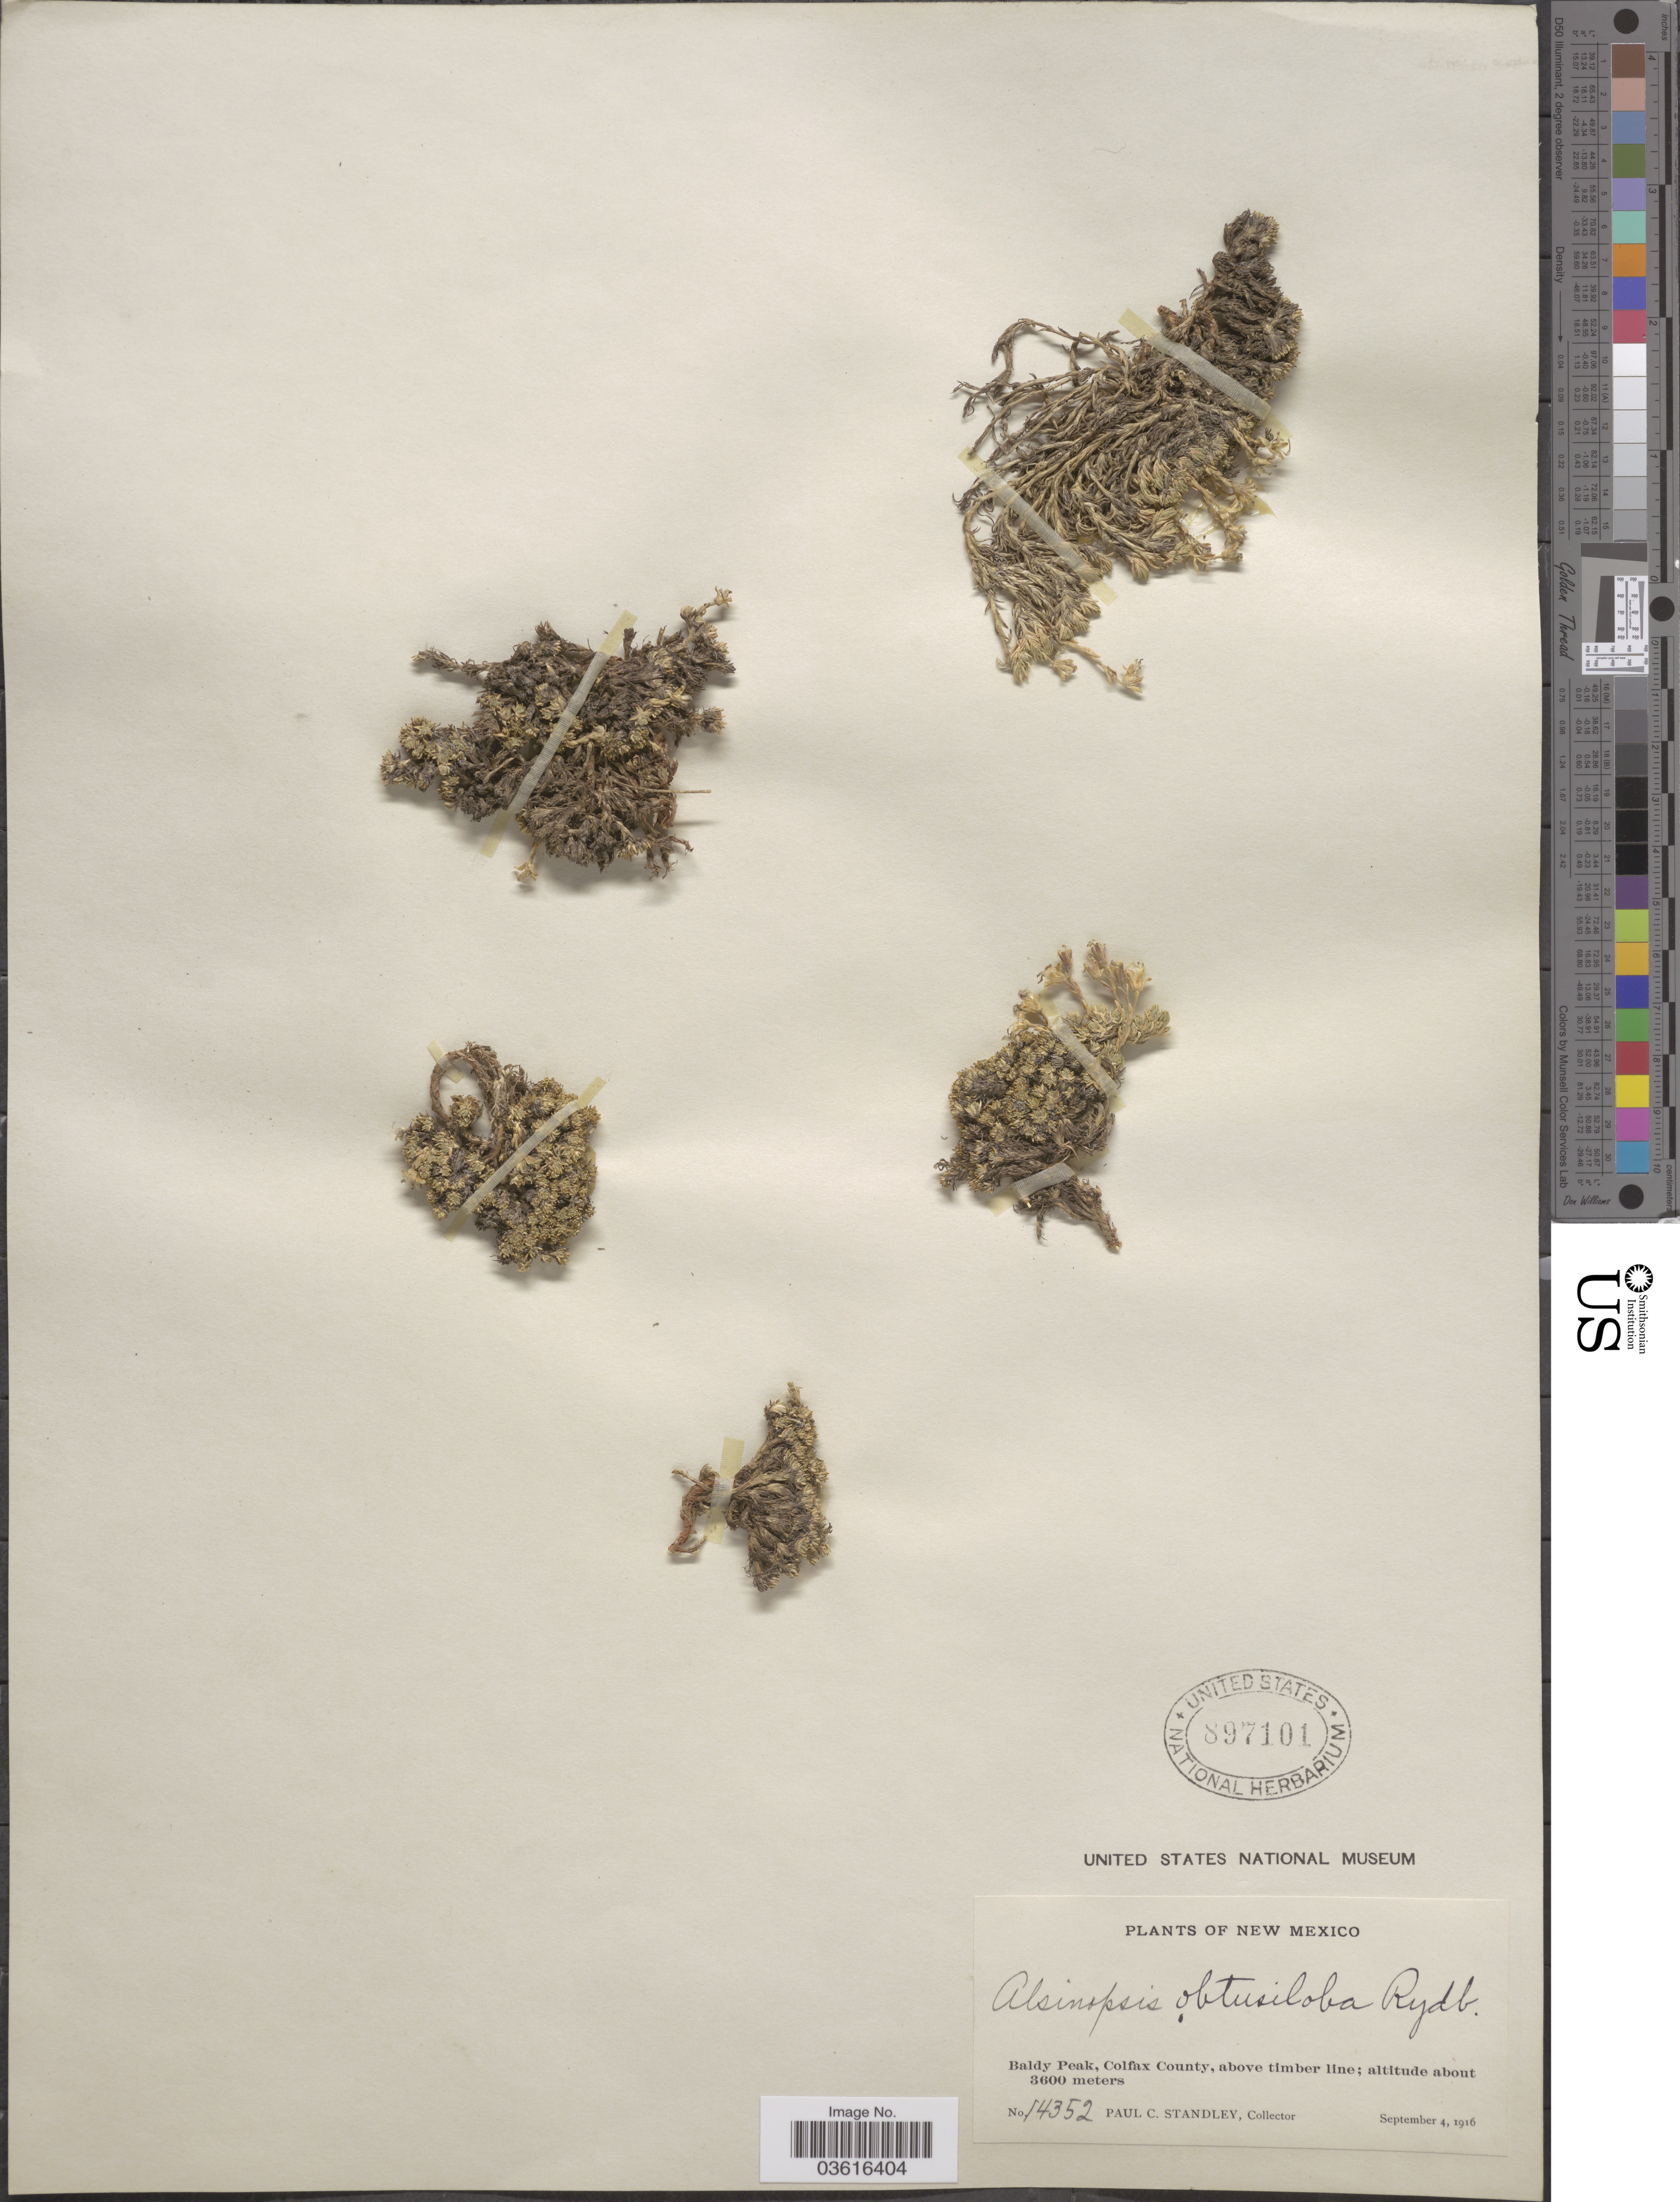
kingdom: Plantae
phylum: Tracheophyta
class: Magnoliopsida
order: Caryophyllales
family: Caryophyllaceae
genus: Cherleria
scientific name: Cherleria obtusiloba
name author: (Rydb.) A.J. Moore & Dillenb.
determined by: Strong, M. T., (US), Smithsonian Institution - National Museum of Natural History (UNITED STATES)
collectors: P. C. Standley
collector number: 14352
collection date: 1916-09-04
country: United States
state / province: New Mexico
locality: Baldy Peak, Colfax County, above timber line.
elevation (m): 3600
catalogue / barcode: US 897101